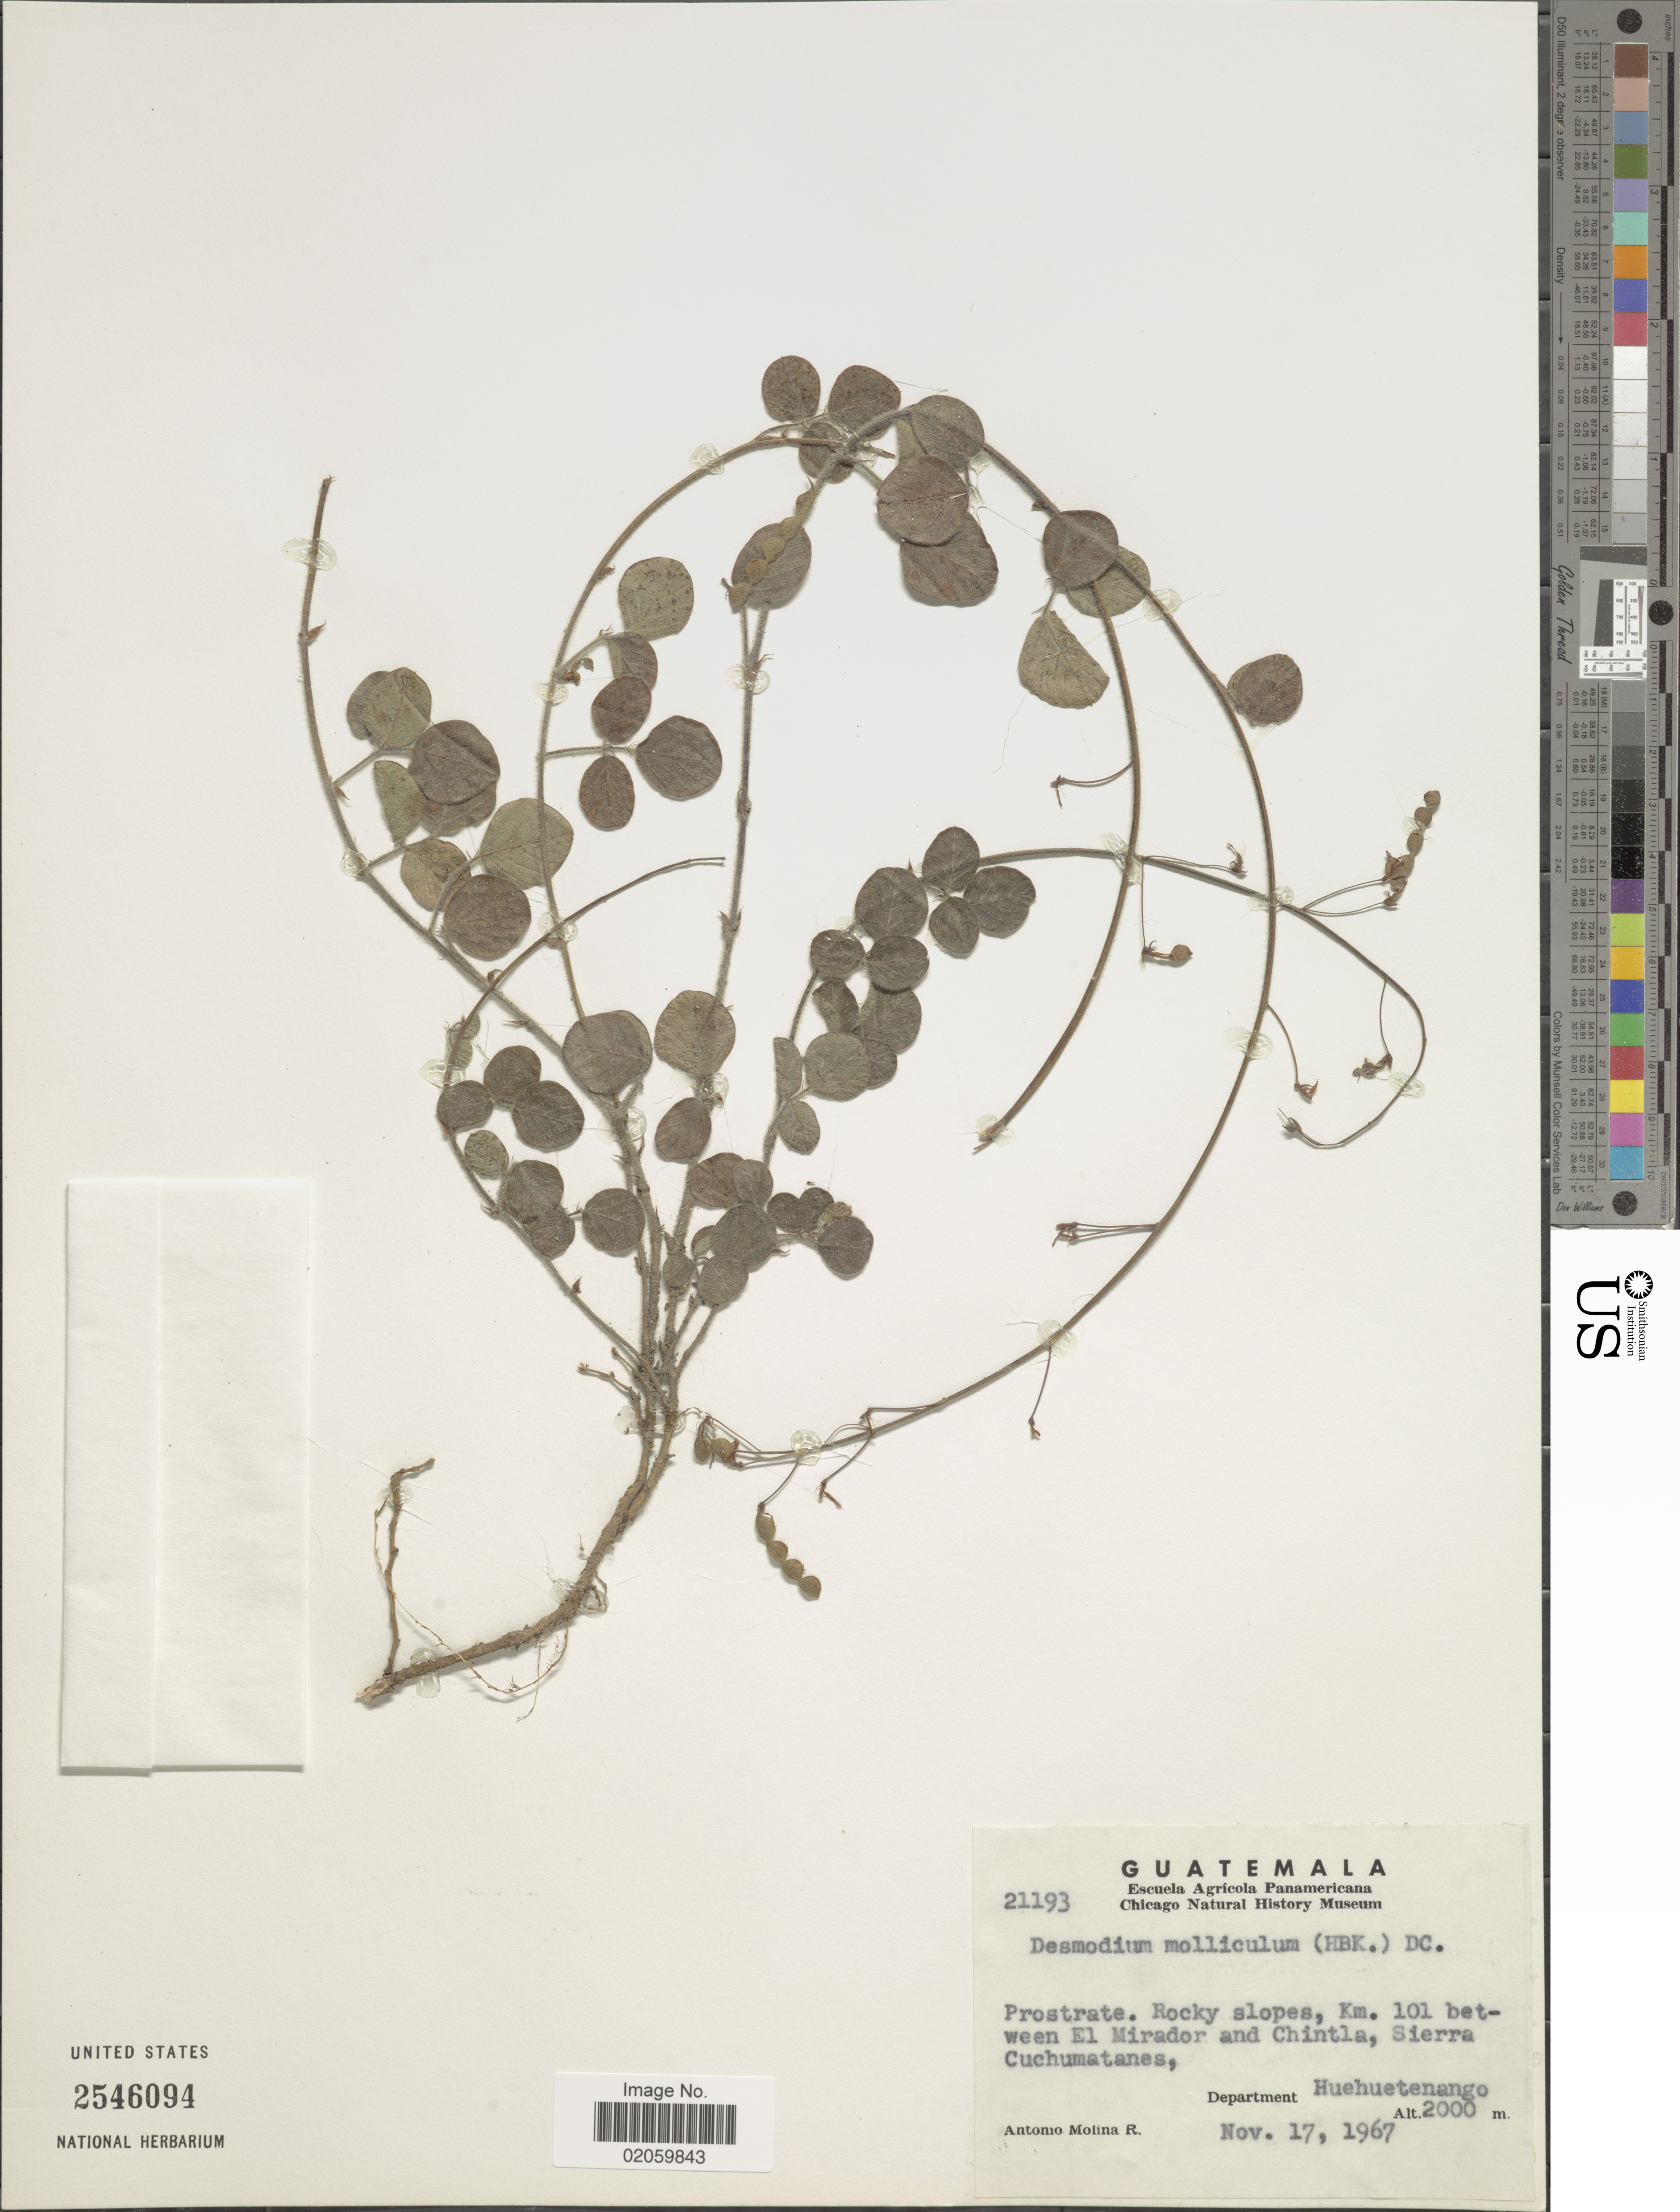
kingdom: Plantae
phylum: Tracheophyta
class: Magnoliopsida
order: Fabales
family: Fabaceae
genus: Desmodium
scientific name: Desmodium molliculum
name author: (Kunth) DC.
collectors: A. Molina R.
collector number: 21193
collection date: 1967-11-17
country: Guatemala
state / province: Huehuetenango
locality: Km. 101 between El Mirador and Chintla, Sierra Cuchumatanes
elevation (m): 2000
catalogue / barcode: US 2546094